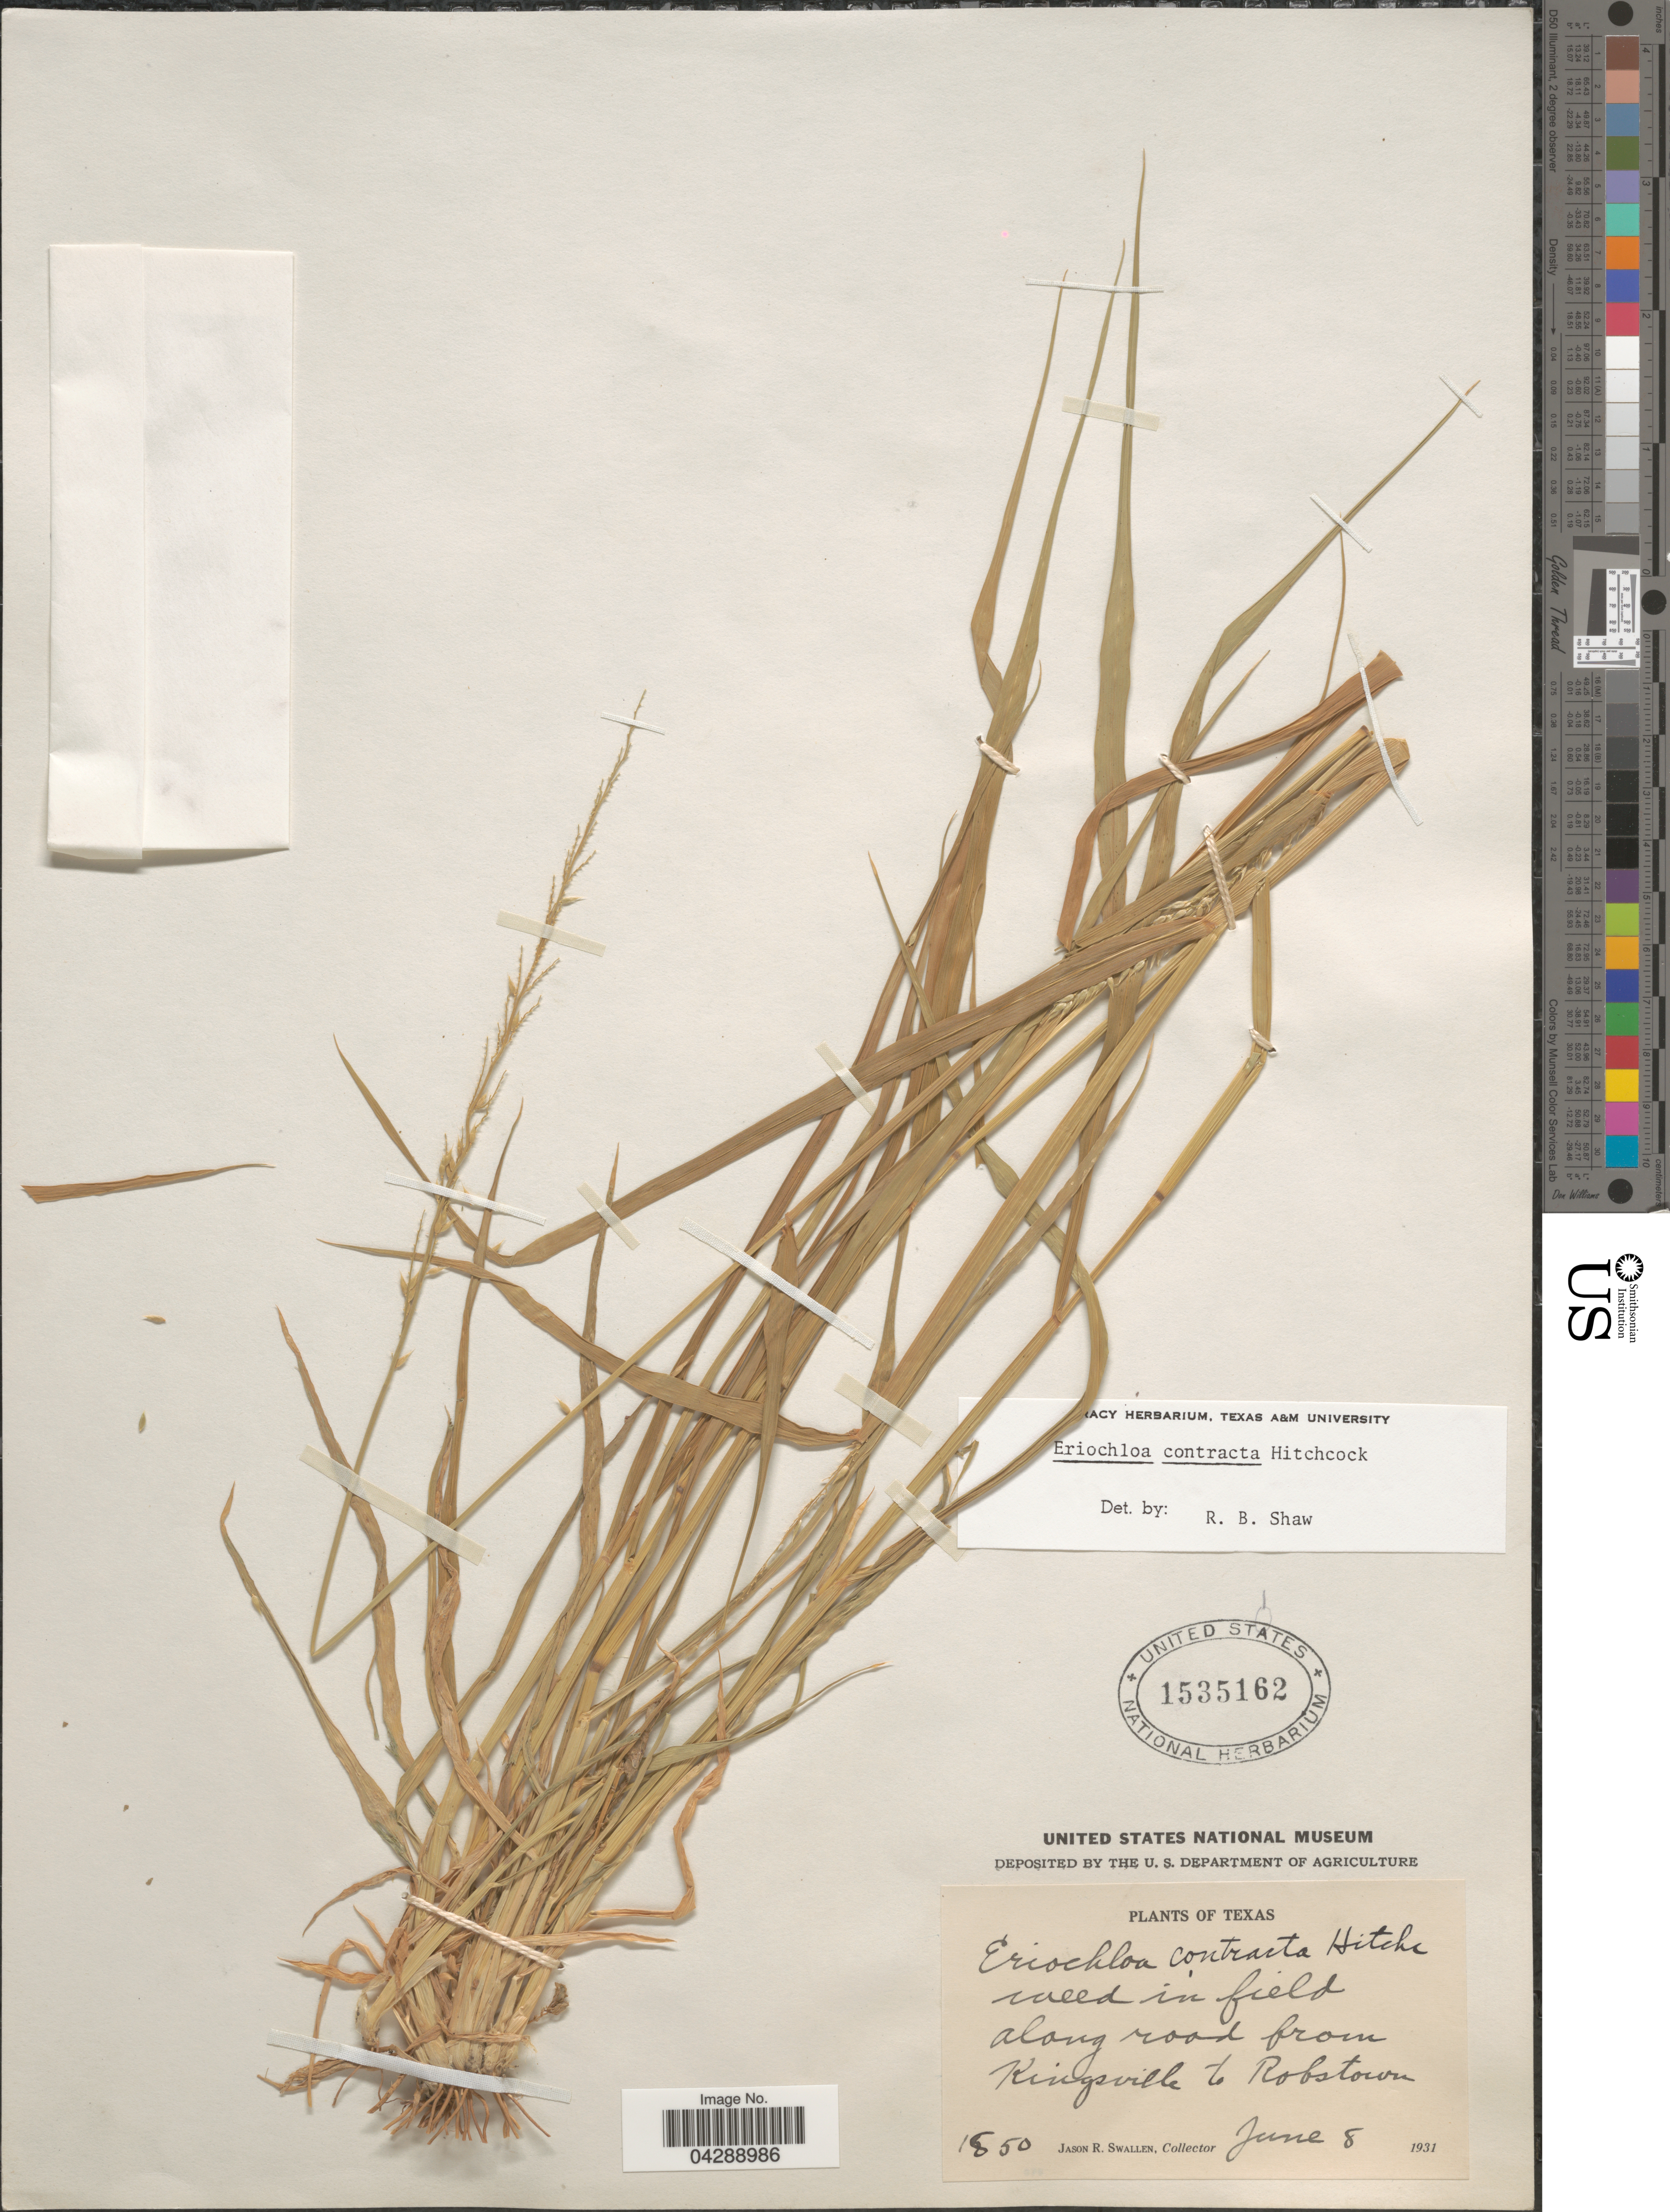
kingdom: Plantae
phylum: Tracheophyta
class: Liliopsida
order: Poales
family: Poaceae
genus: Eriochloa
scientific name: Eriochloa contracta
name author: Hitchc.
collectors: J. R. Swallen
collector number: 1850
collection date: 1931-06-08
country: United States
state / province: Texas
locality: Along road from Kingsville to Robstown.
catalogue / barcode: US 1535162